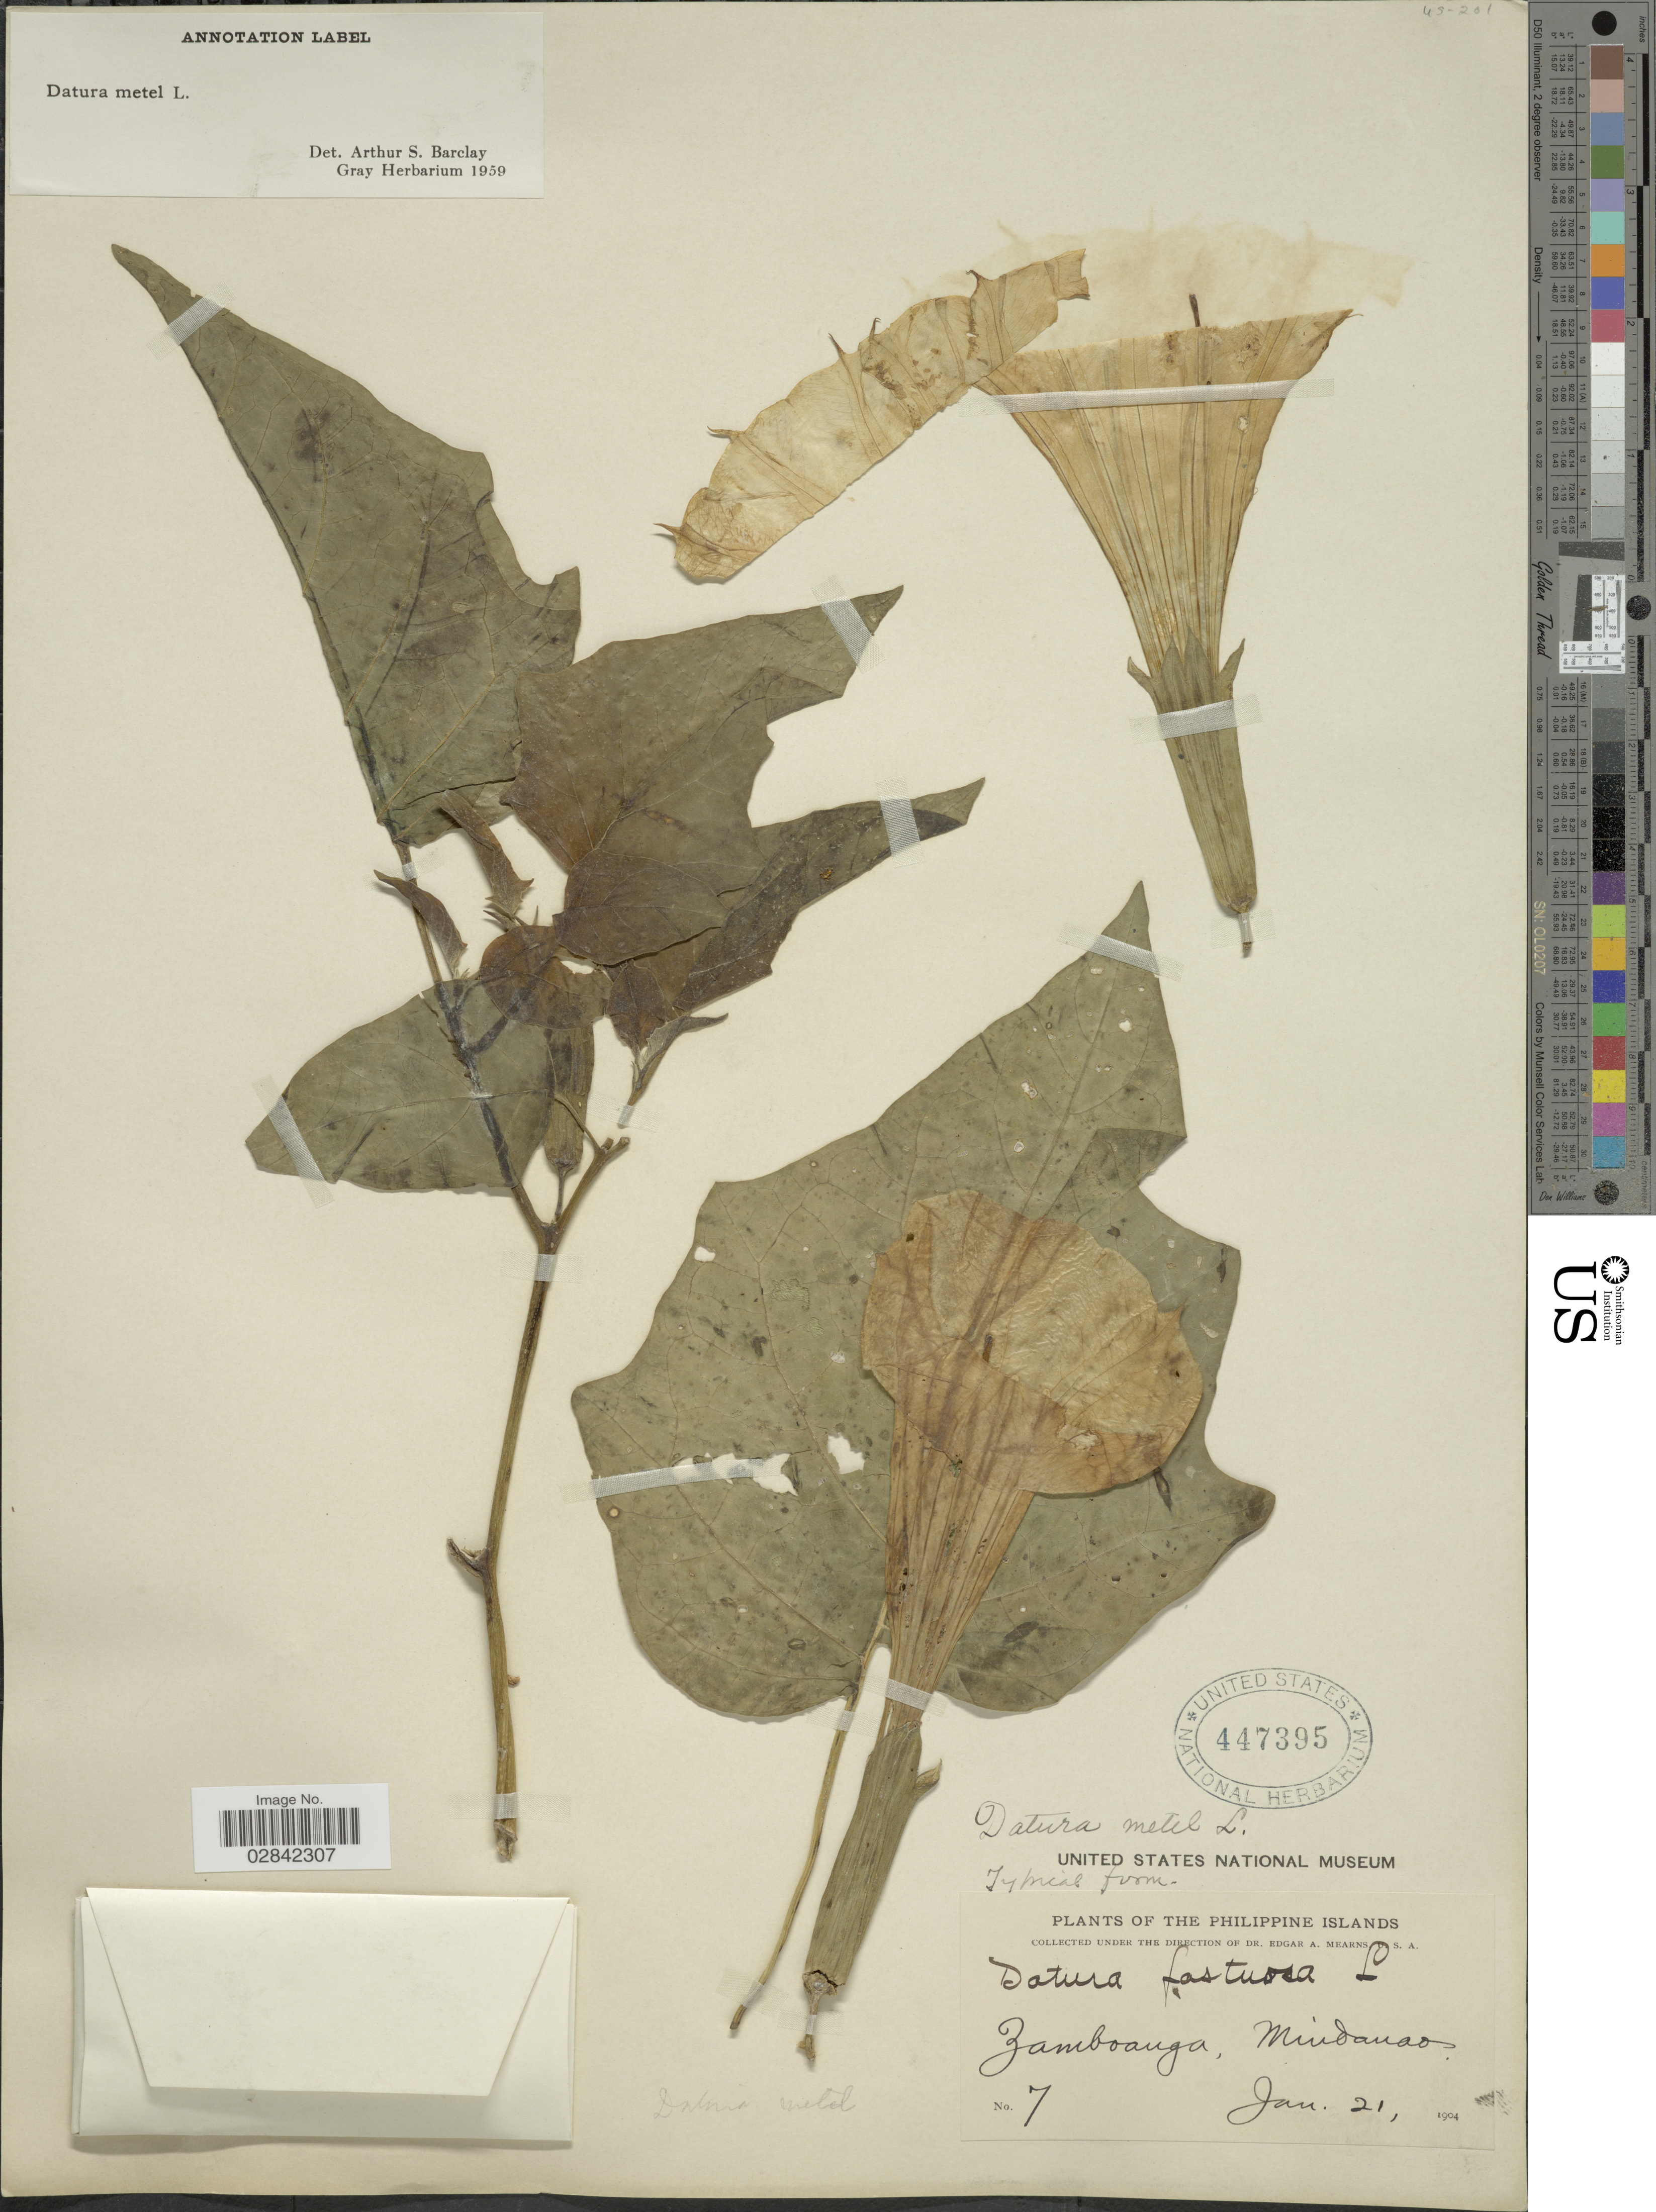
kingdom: Plantae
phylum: Tracheophyta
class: Magnoliopsida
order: Solanales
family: Solanaceae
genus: Datura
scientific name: Datura metel 'Flore Pleno'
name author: L.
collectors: E. A. Mearns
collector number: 7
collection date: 1904-01-21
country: Philippines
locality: Zamboanga, Mindanao.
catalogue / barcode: US 447395